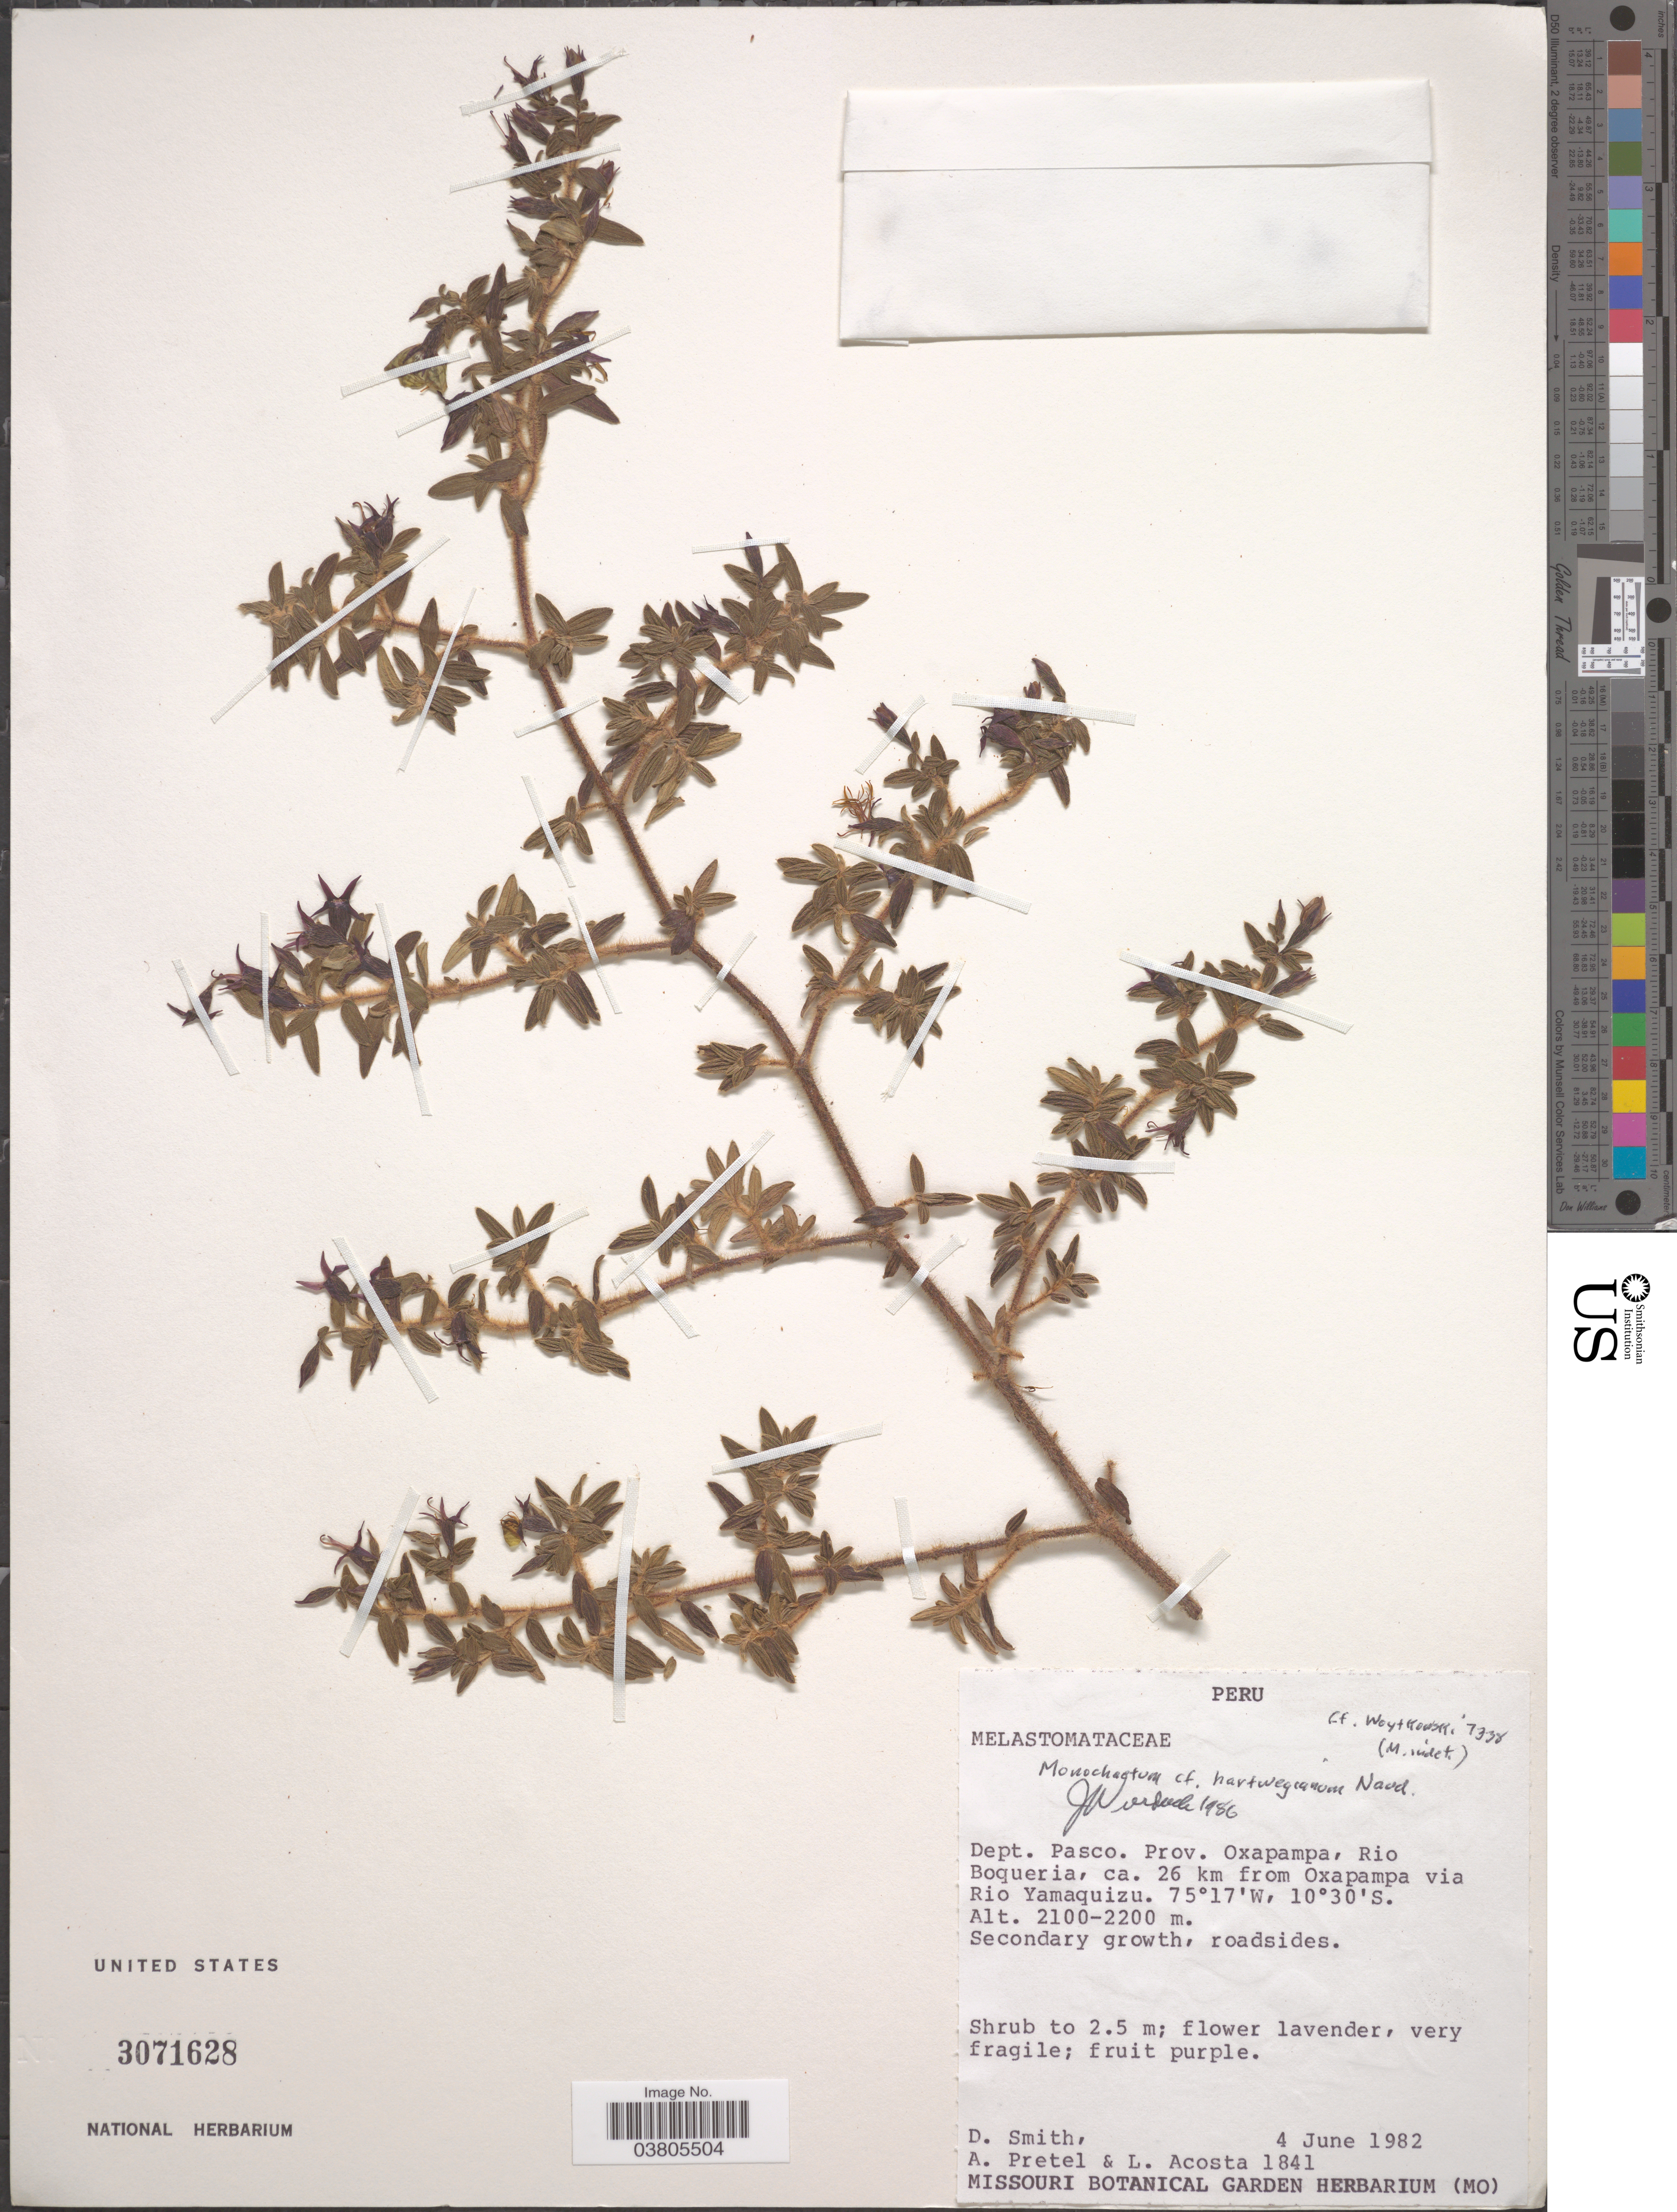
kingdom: Plantae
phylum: Tracheophyta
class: Magnoliopsida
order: Myrtales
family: Melastomataceae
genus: Monochaetum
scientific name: Monochaetum hartwegianum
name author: Naudin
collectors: D. Smith, A. Pretel & L. Acosta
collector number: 1841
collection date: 1982-06-04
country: Peru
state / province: Pasco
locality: Dept. Pasco. Prov. Oxapampa, Rio Boqueria, ca. 26 km from Oxapampa via Rio Yamaquizu.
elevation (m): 2100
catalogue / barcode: US 3071628